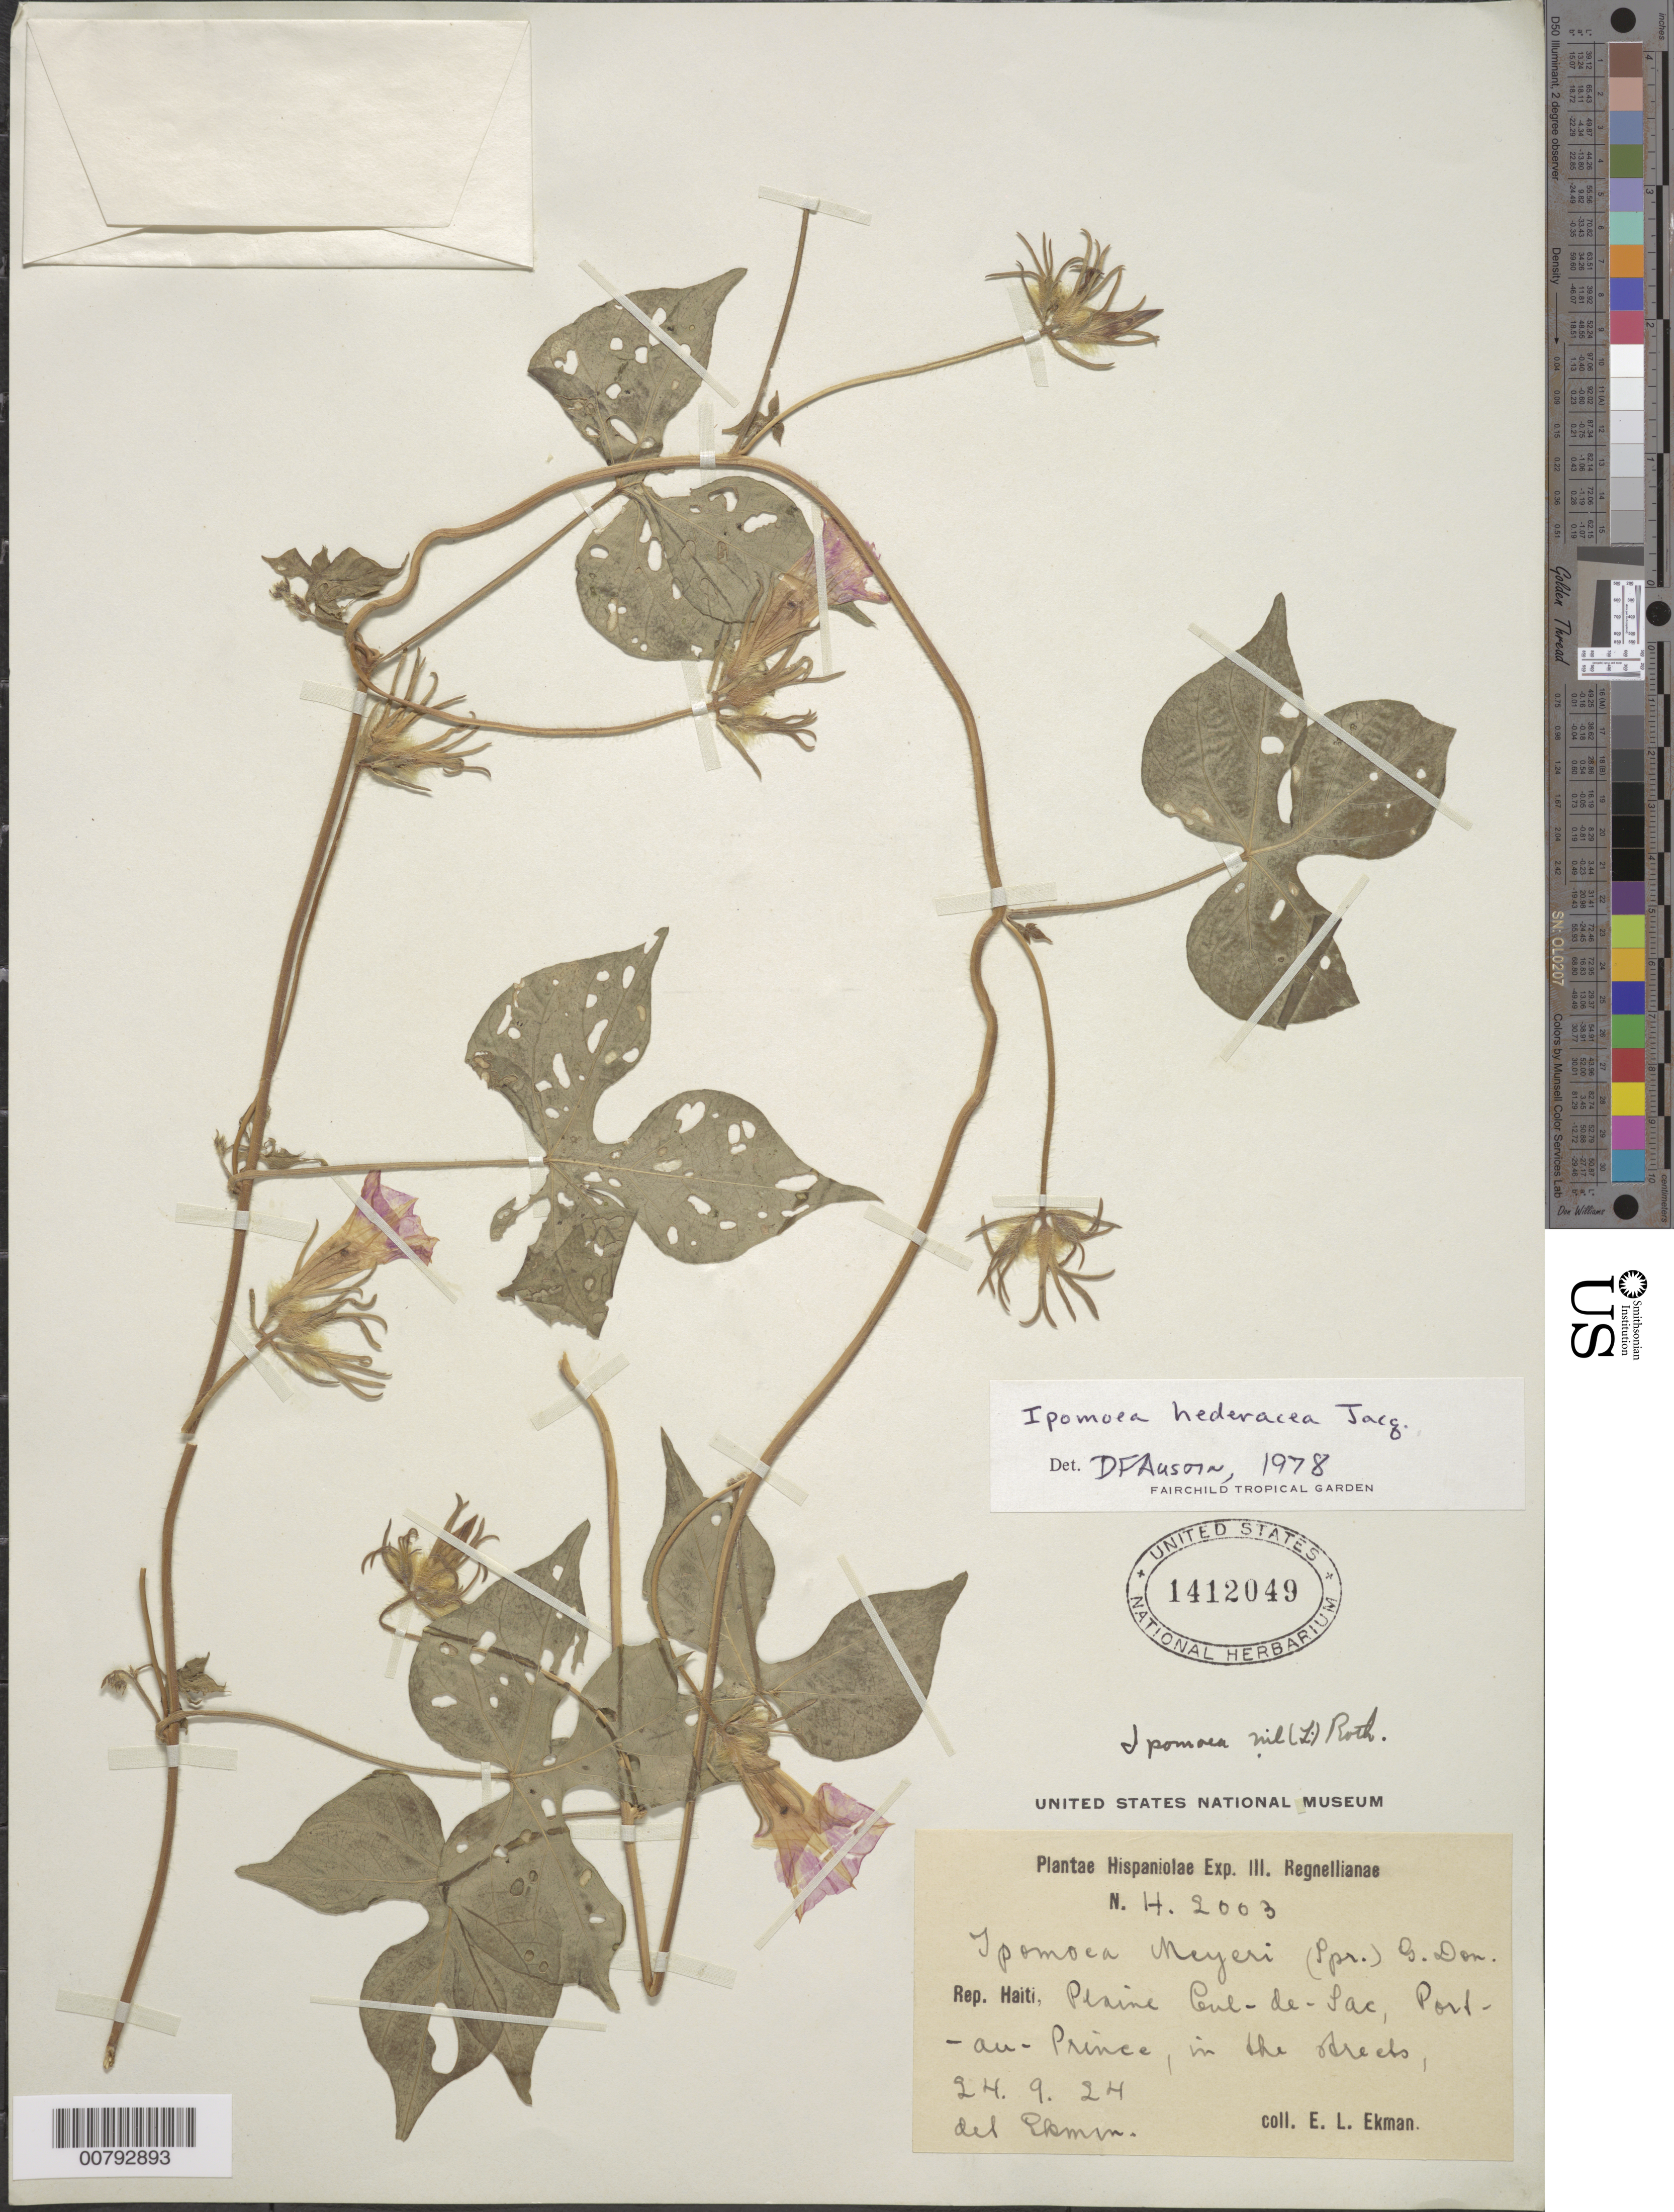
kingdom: Plantae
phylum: Tracheophyta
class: Magnoliopsida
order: Solanales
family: Convolvulaceae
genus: Ipomoea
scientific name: Ipomoea hederacea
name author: Jacq.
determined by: Austin, D. F.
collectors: E. L. Ekman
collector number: H 2003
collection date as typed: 24 Sep 1924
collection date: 1924-09-24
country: Haiti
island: Hispaniola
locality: Plaine Cul-de-Sac, Port-au-Prince.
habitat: In the creeks.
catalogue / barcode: US 1412049